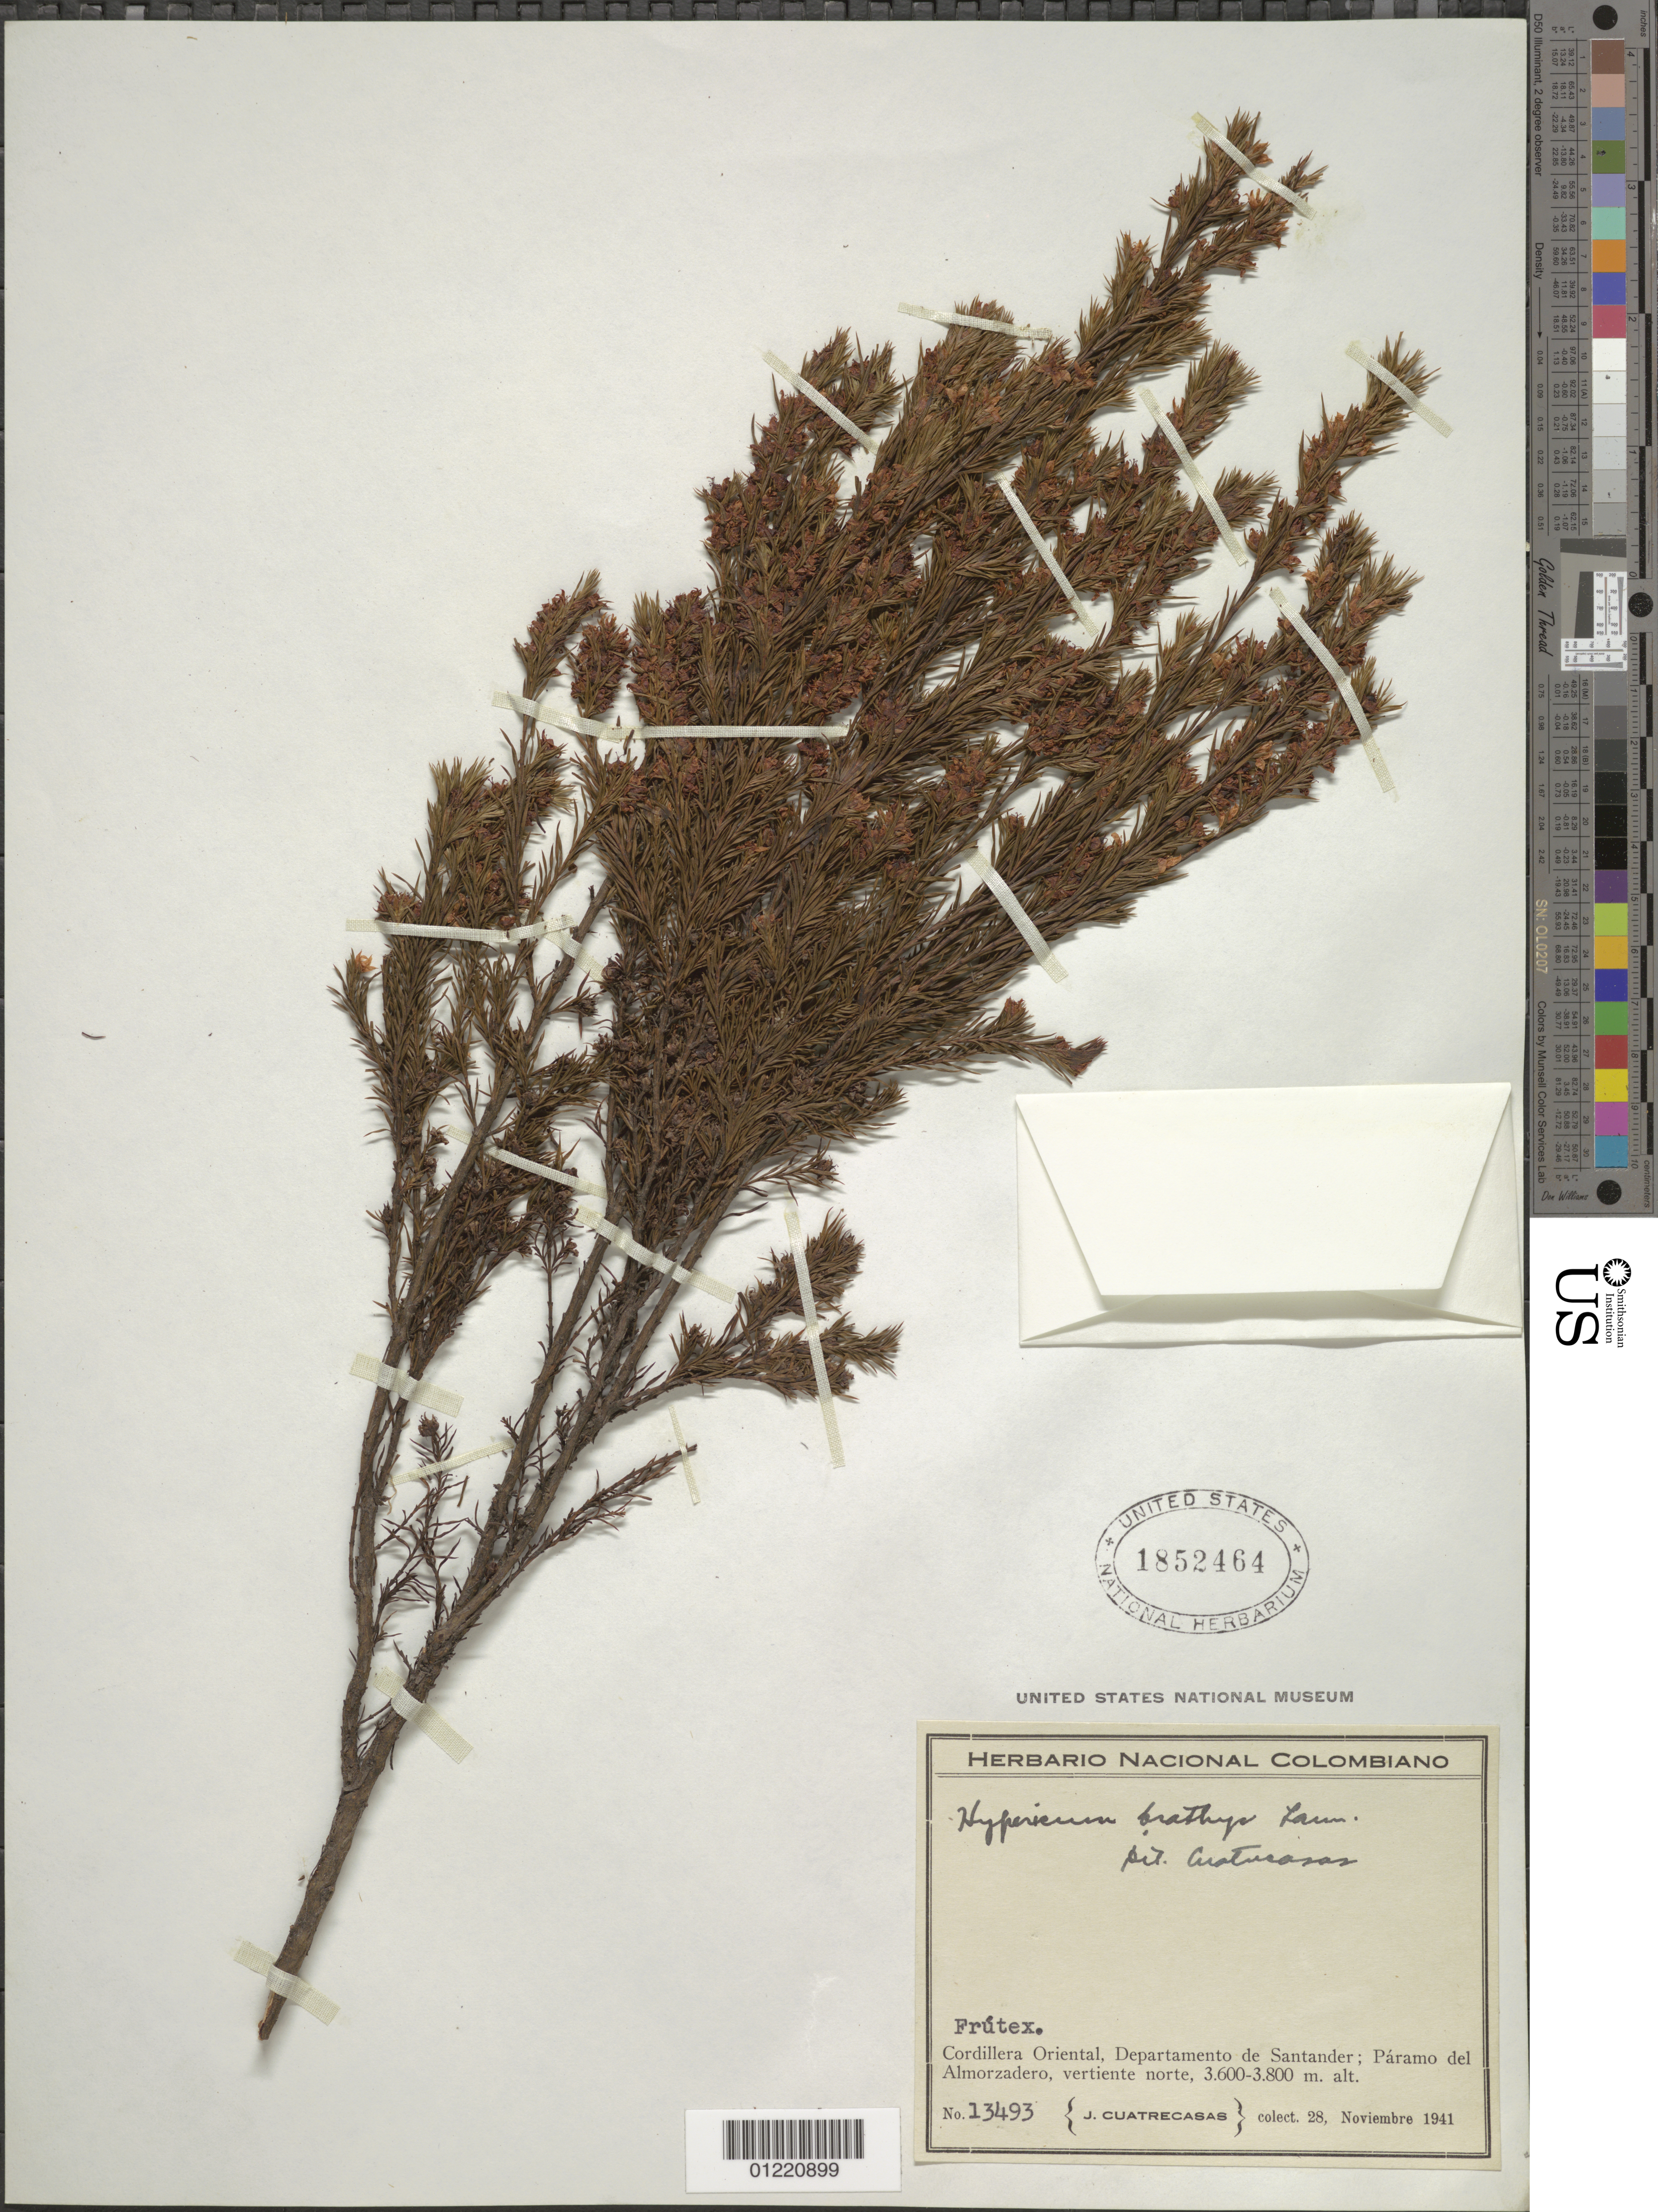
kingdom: Plantae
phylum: Tracheophyta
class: Magnoliopsida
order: Malpighiales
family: Hypericaceae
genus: Hypericum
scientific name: Hypericum juniperinum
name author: Kunth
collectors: J. Cuatrecasas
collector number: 13493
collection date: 1941-11-28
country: Colombia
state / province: Santander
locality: Cordillera Oriental, Páramo del Almorzadero, vertiente norte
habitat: paramo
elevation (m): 3600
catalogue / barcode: US 1852464